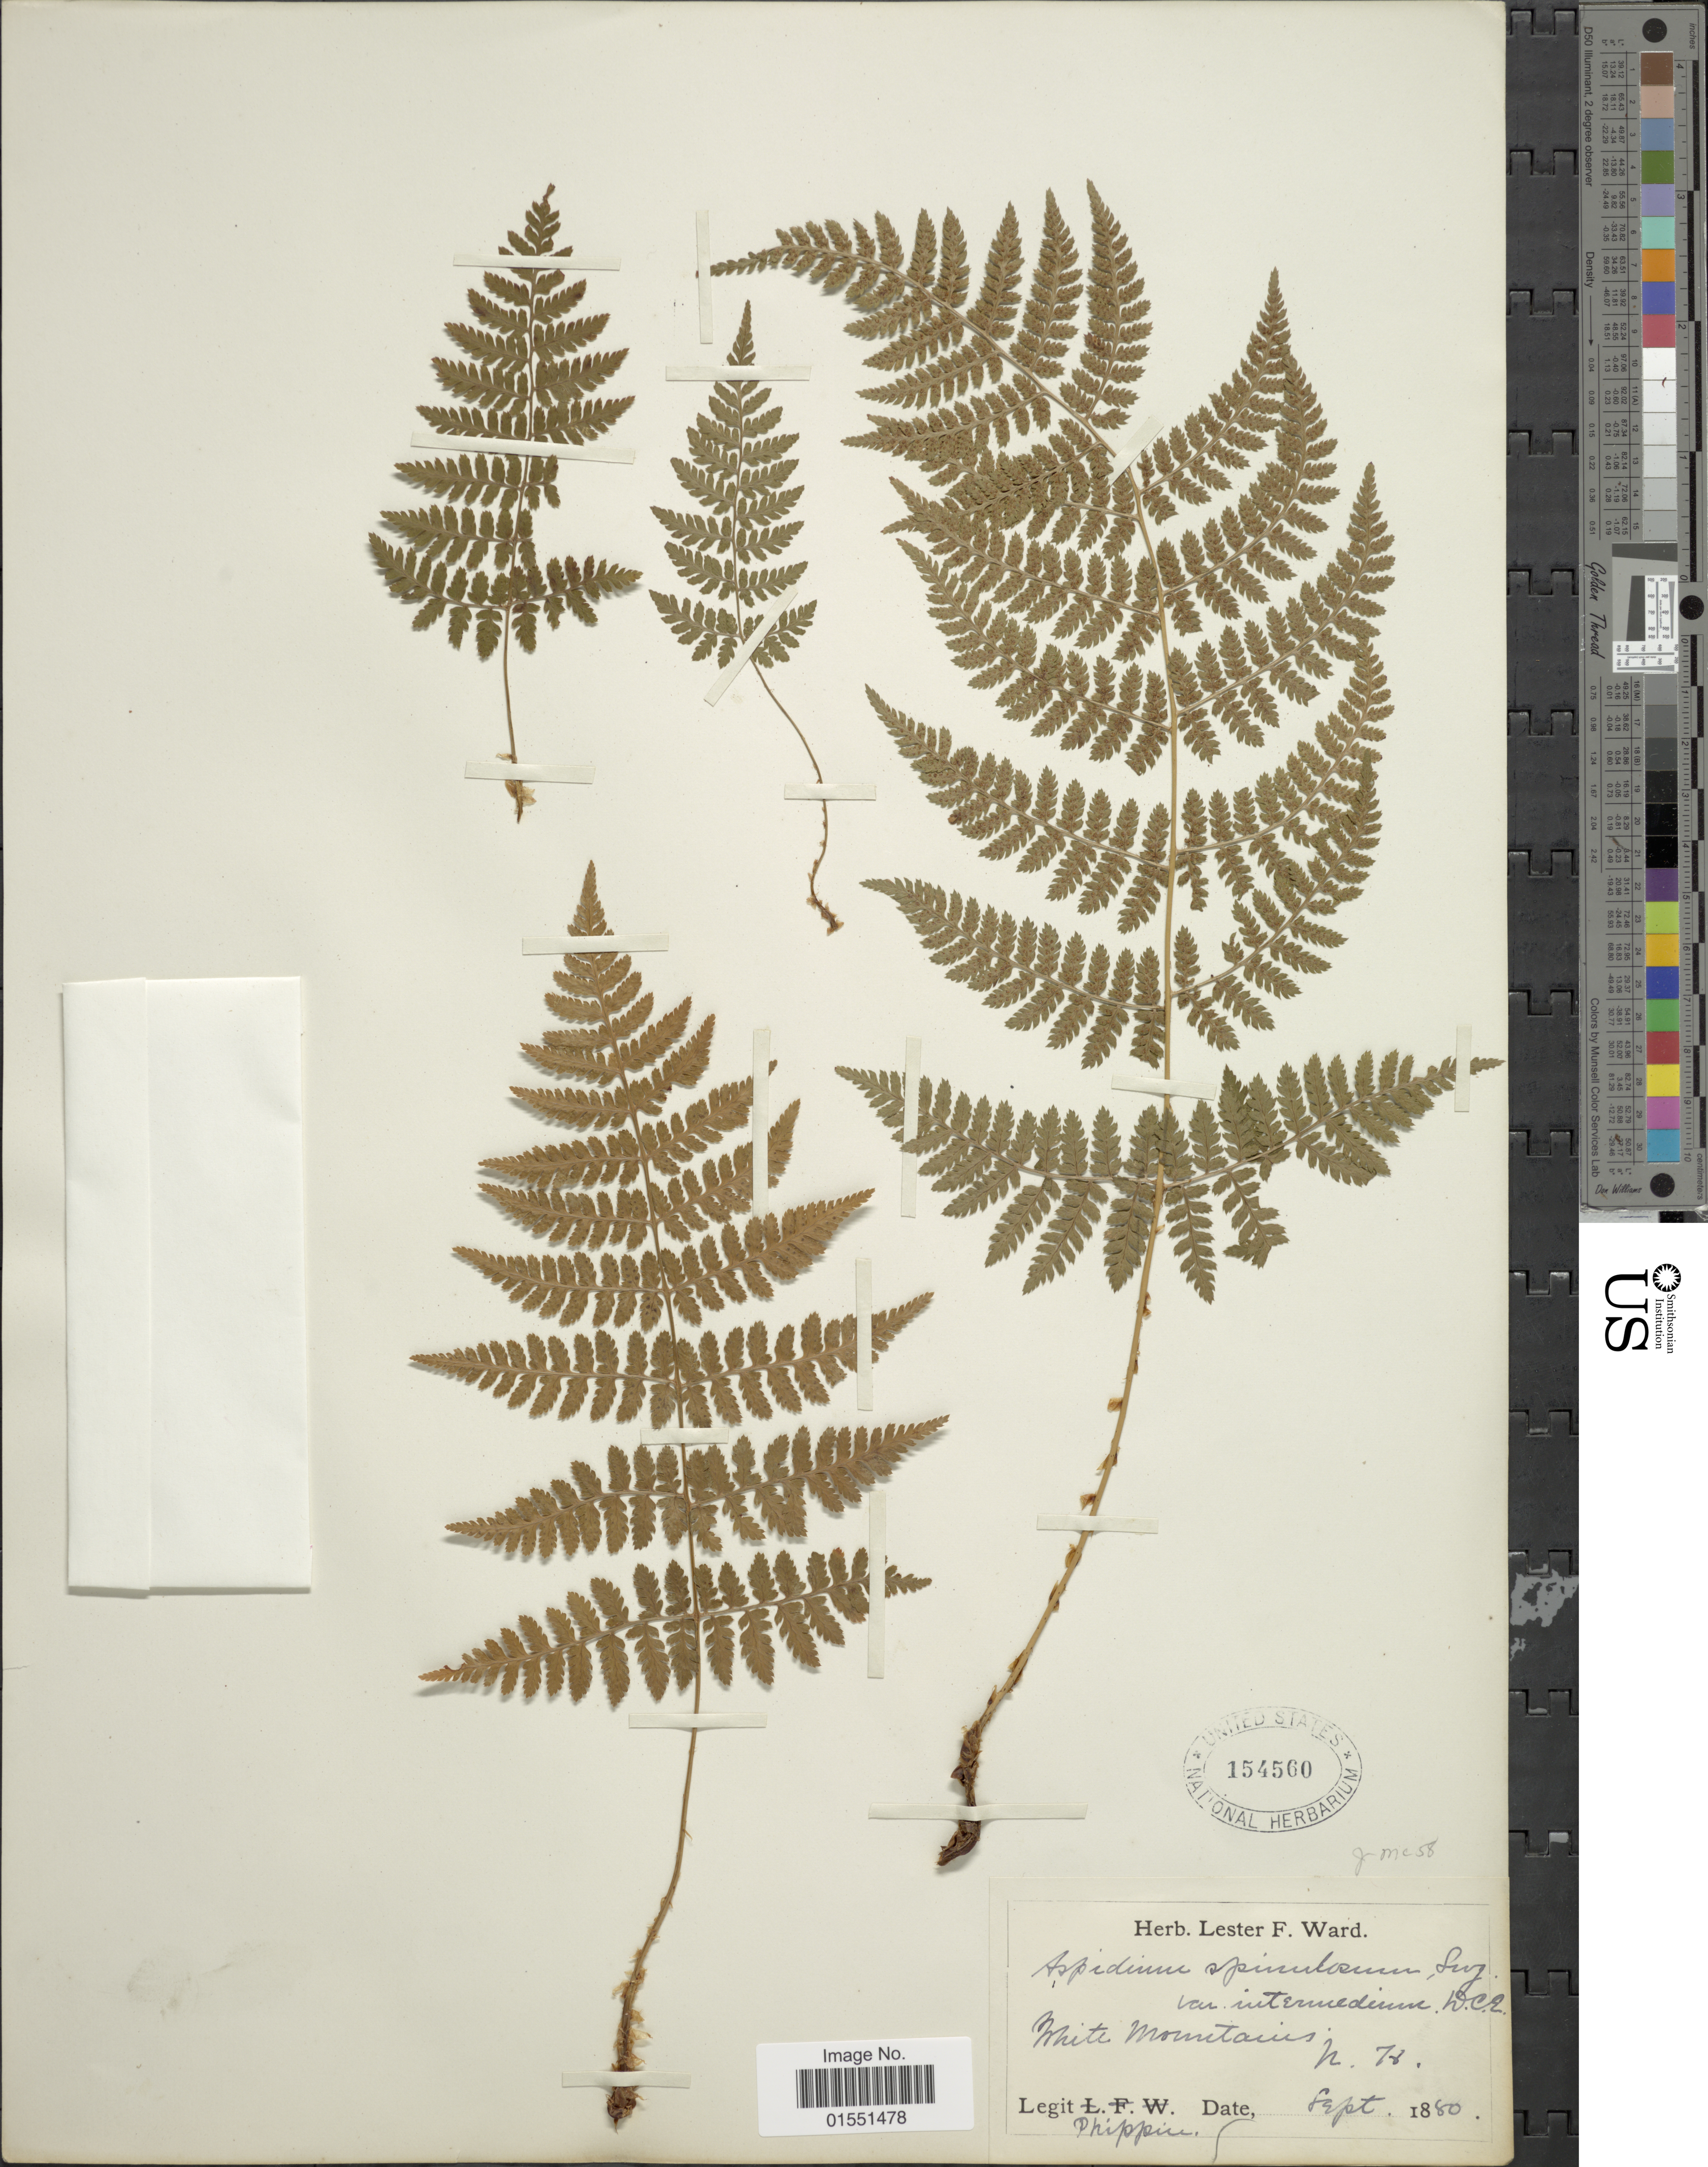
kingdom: Plantae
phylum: Tracheophyta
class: Polypodiopsida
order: Polypodiales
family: Dryopteridaceae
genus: Dryopteris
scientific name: Dryopteris intermedia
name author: (Muhl.) A. Gray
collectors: J. Phipps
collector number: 76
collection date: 1880-09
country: United States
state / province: New Hampshire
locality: White Mountains, N. H.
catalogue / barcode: US 154560